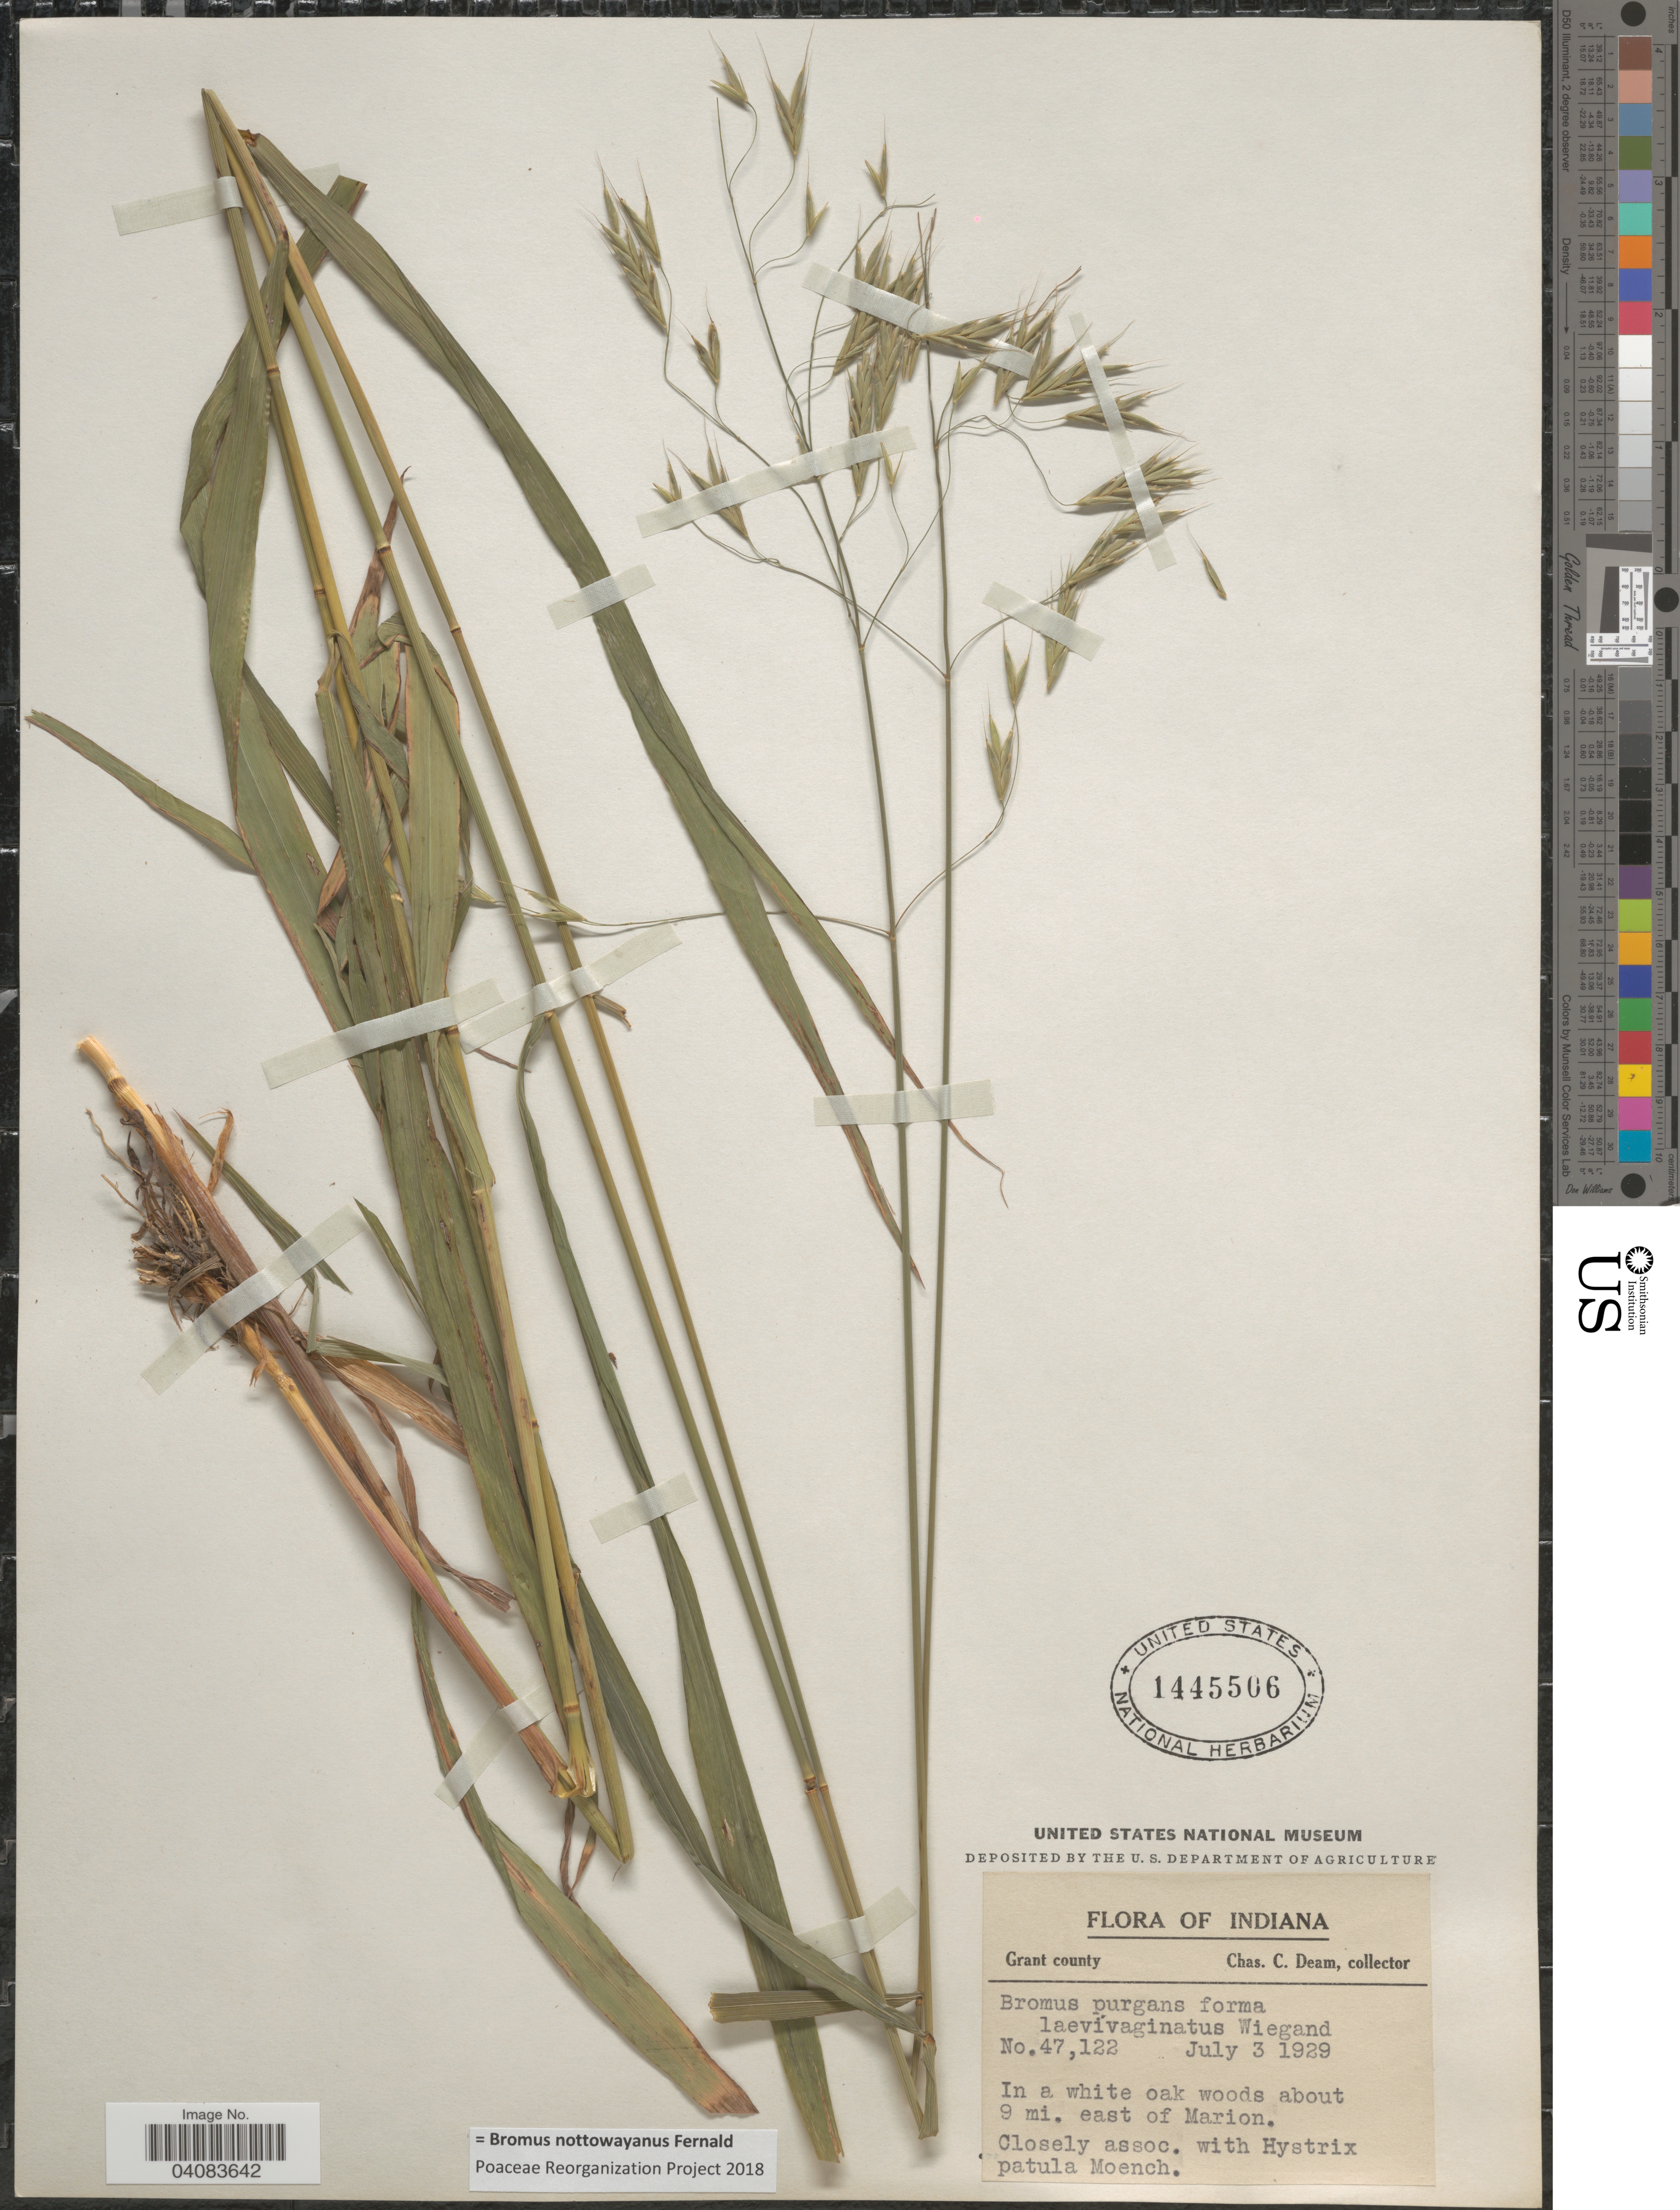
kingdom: Plantae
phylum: Tracheophyta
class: Liliopsida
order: Poales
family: Poaceae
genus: Bromus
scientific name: Bromus nottawayanus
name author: Fernald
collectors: C. C. Deam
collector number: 47122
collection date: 1929-07-03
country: United States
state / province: Indiana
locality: Grant county. In a white oak woods about 9 mi. east of Marion.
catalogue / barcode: US 1445506